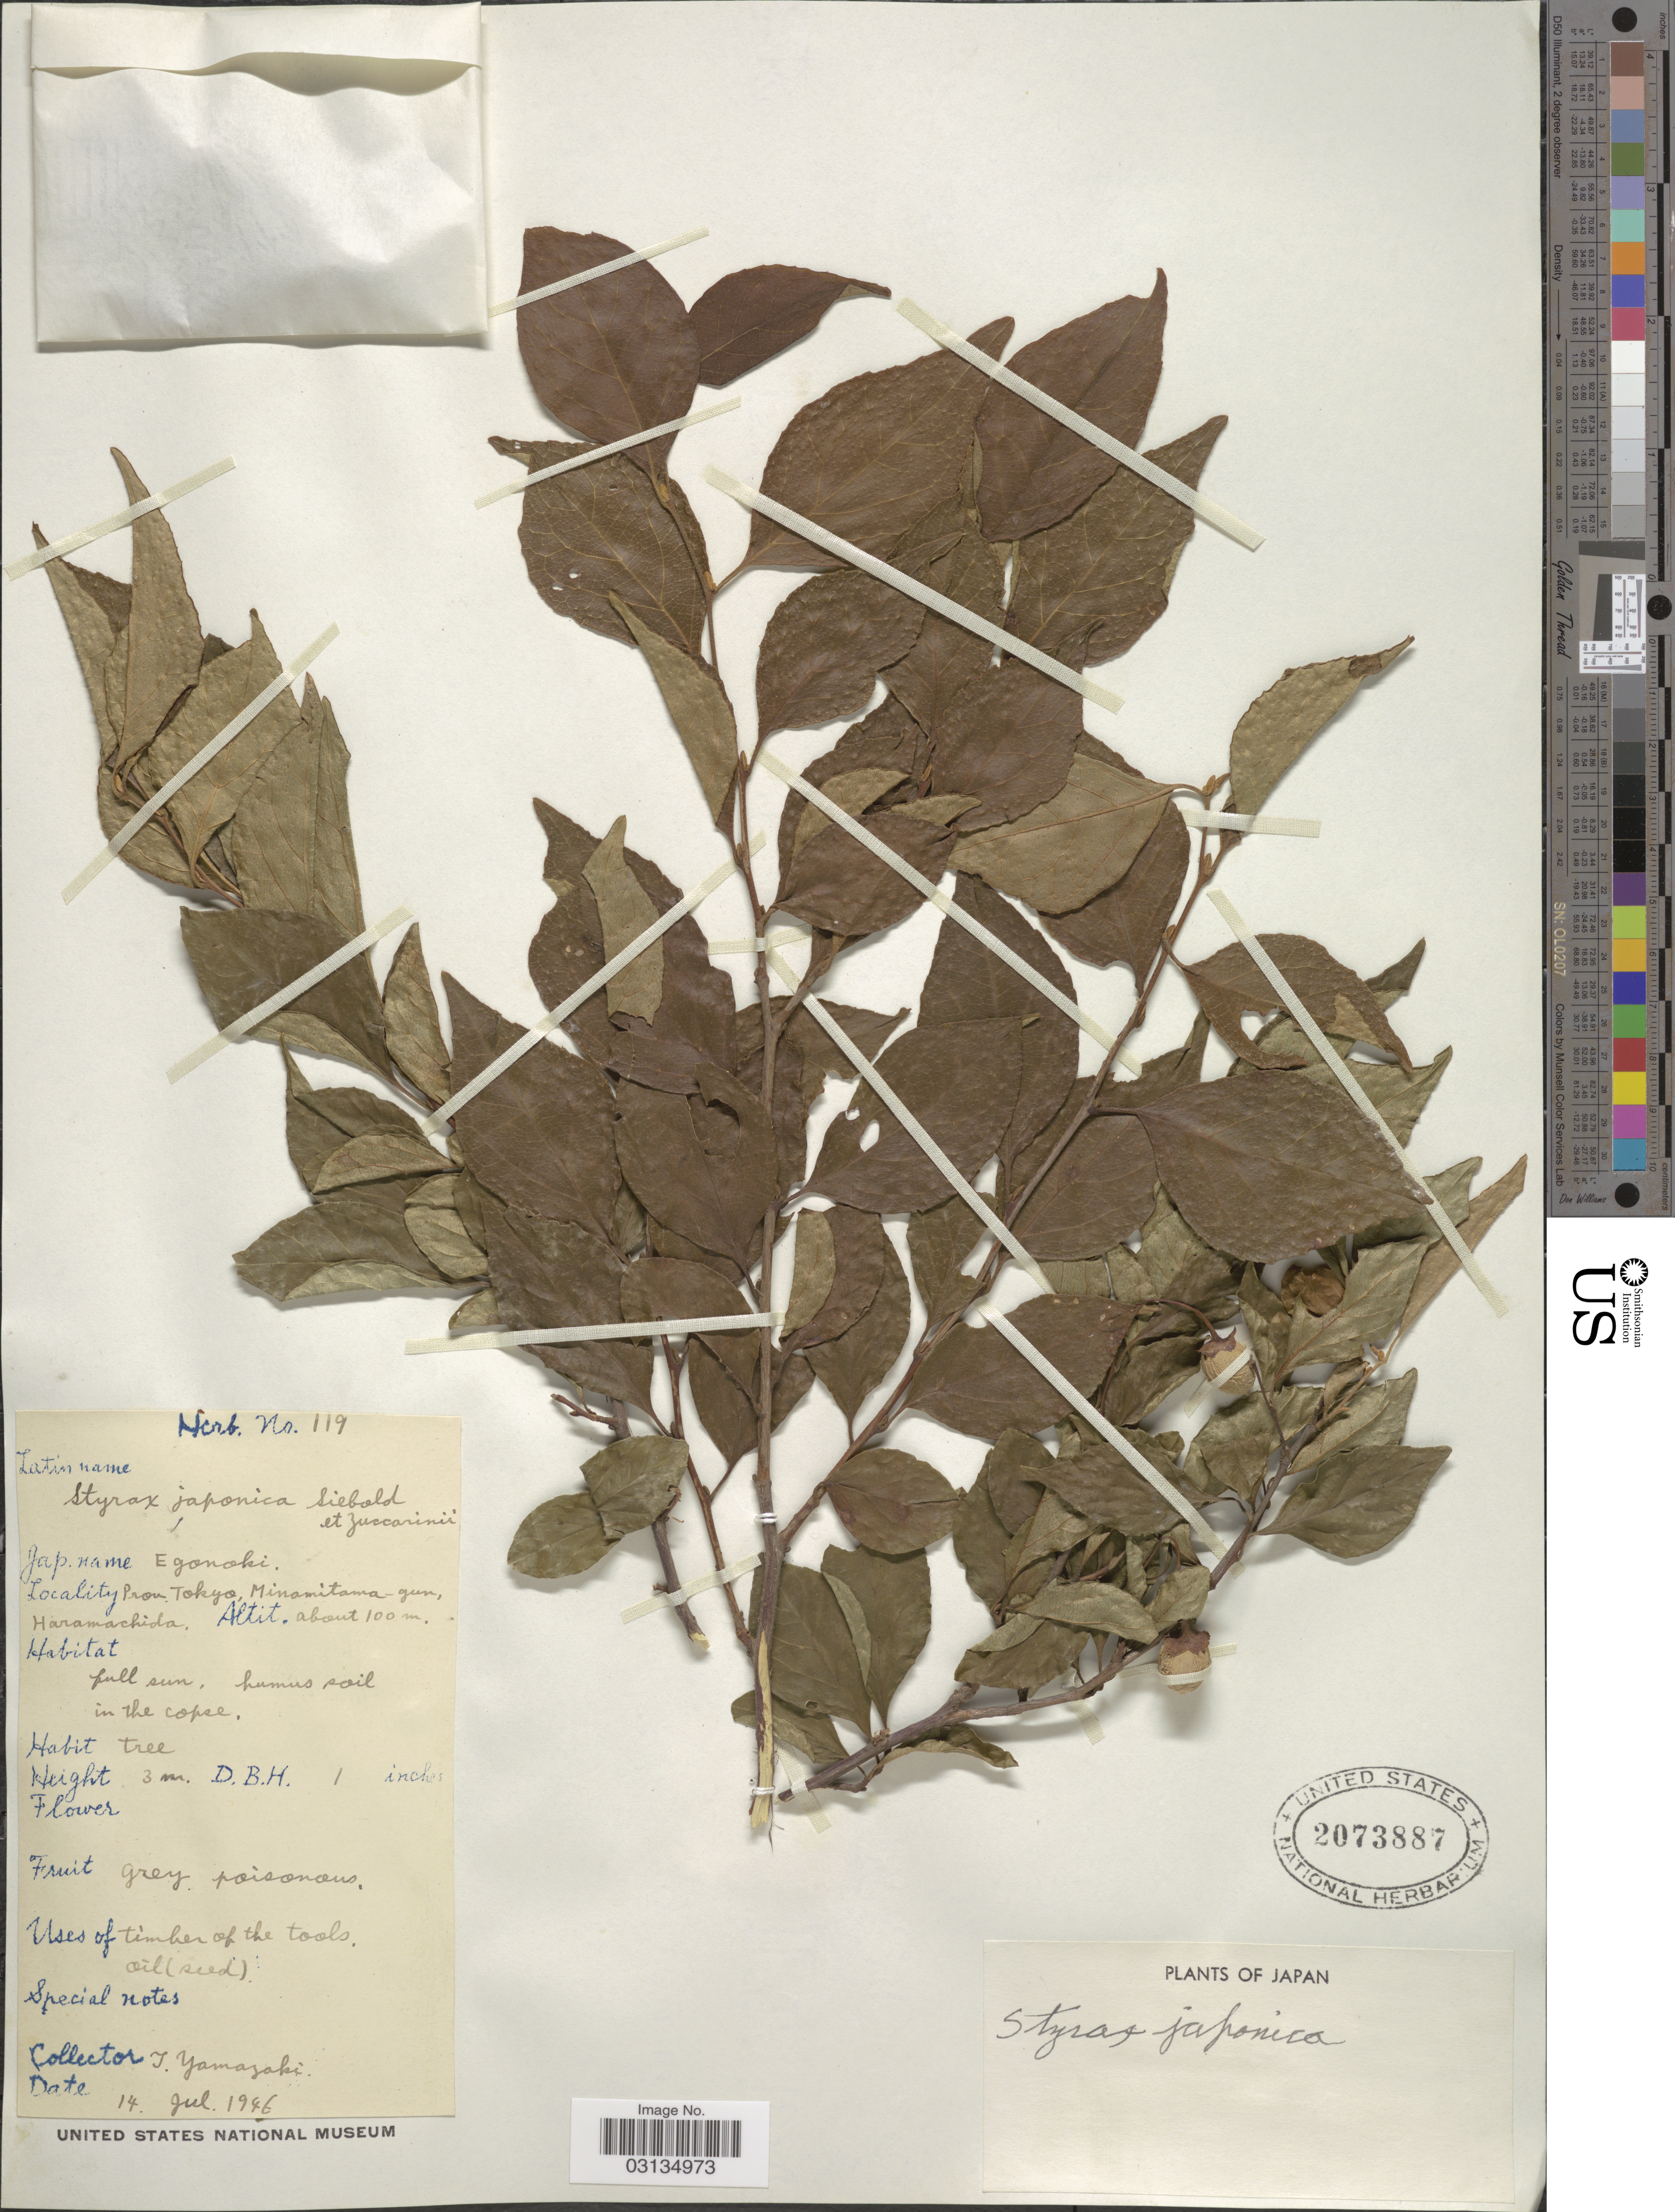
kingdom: Plantae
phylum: Tracheophyta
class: Magnoliopsida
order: Ericales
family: Styracaceae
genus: Styrax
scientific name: Styrax japonicus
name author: Siebold & Zucc.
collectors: T. Yamazaki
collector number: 119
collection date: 1946-07-14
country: Japan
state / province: Tokyo, Federal City of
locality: Prov. Tokyo, Minamitoma-gun, Haramachida.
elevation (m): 100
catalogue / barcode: US 2073887